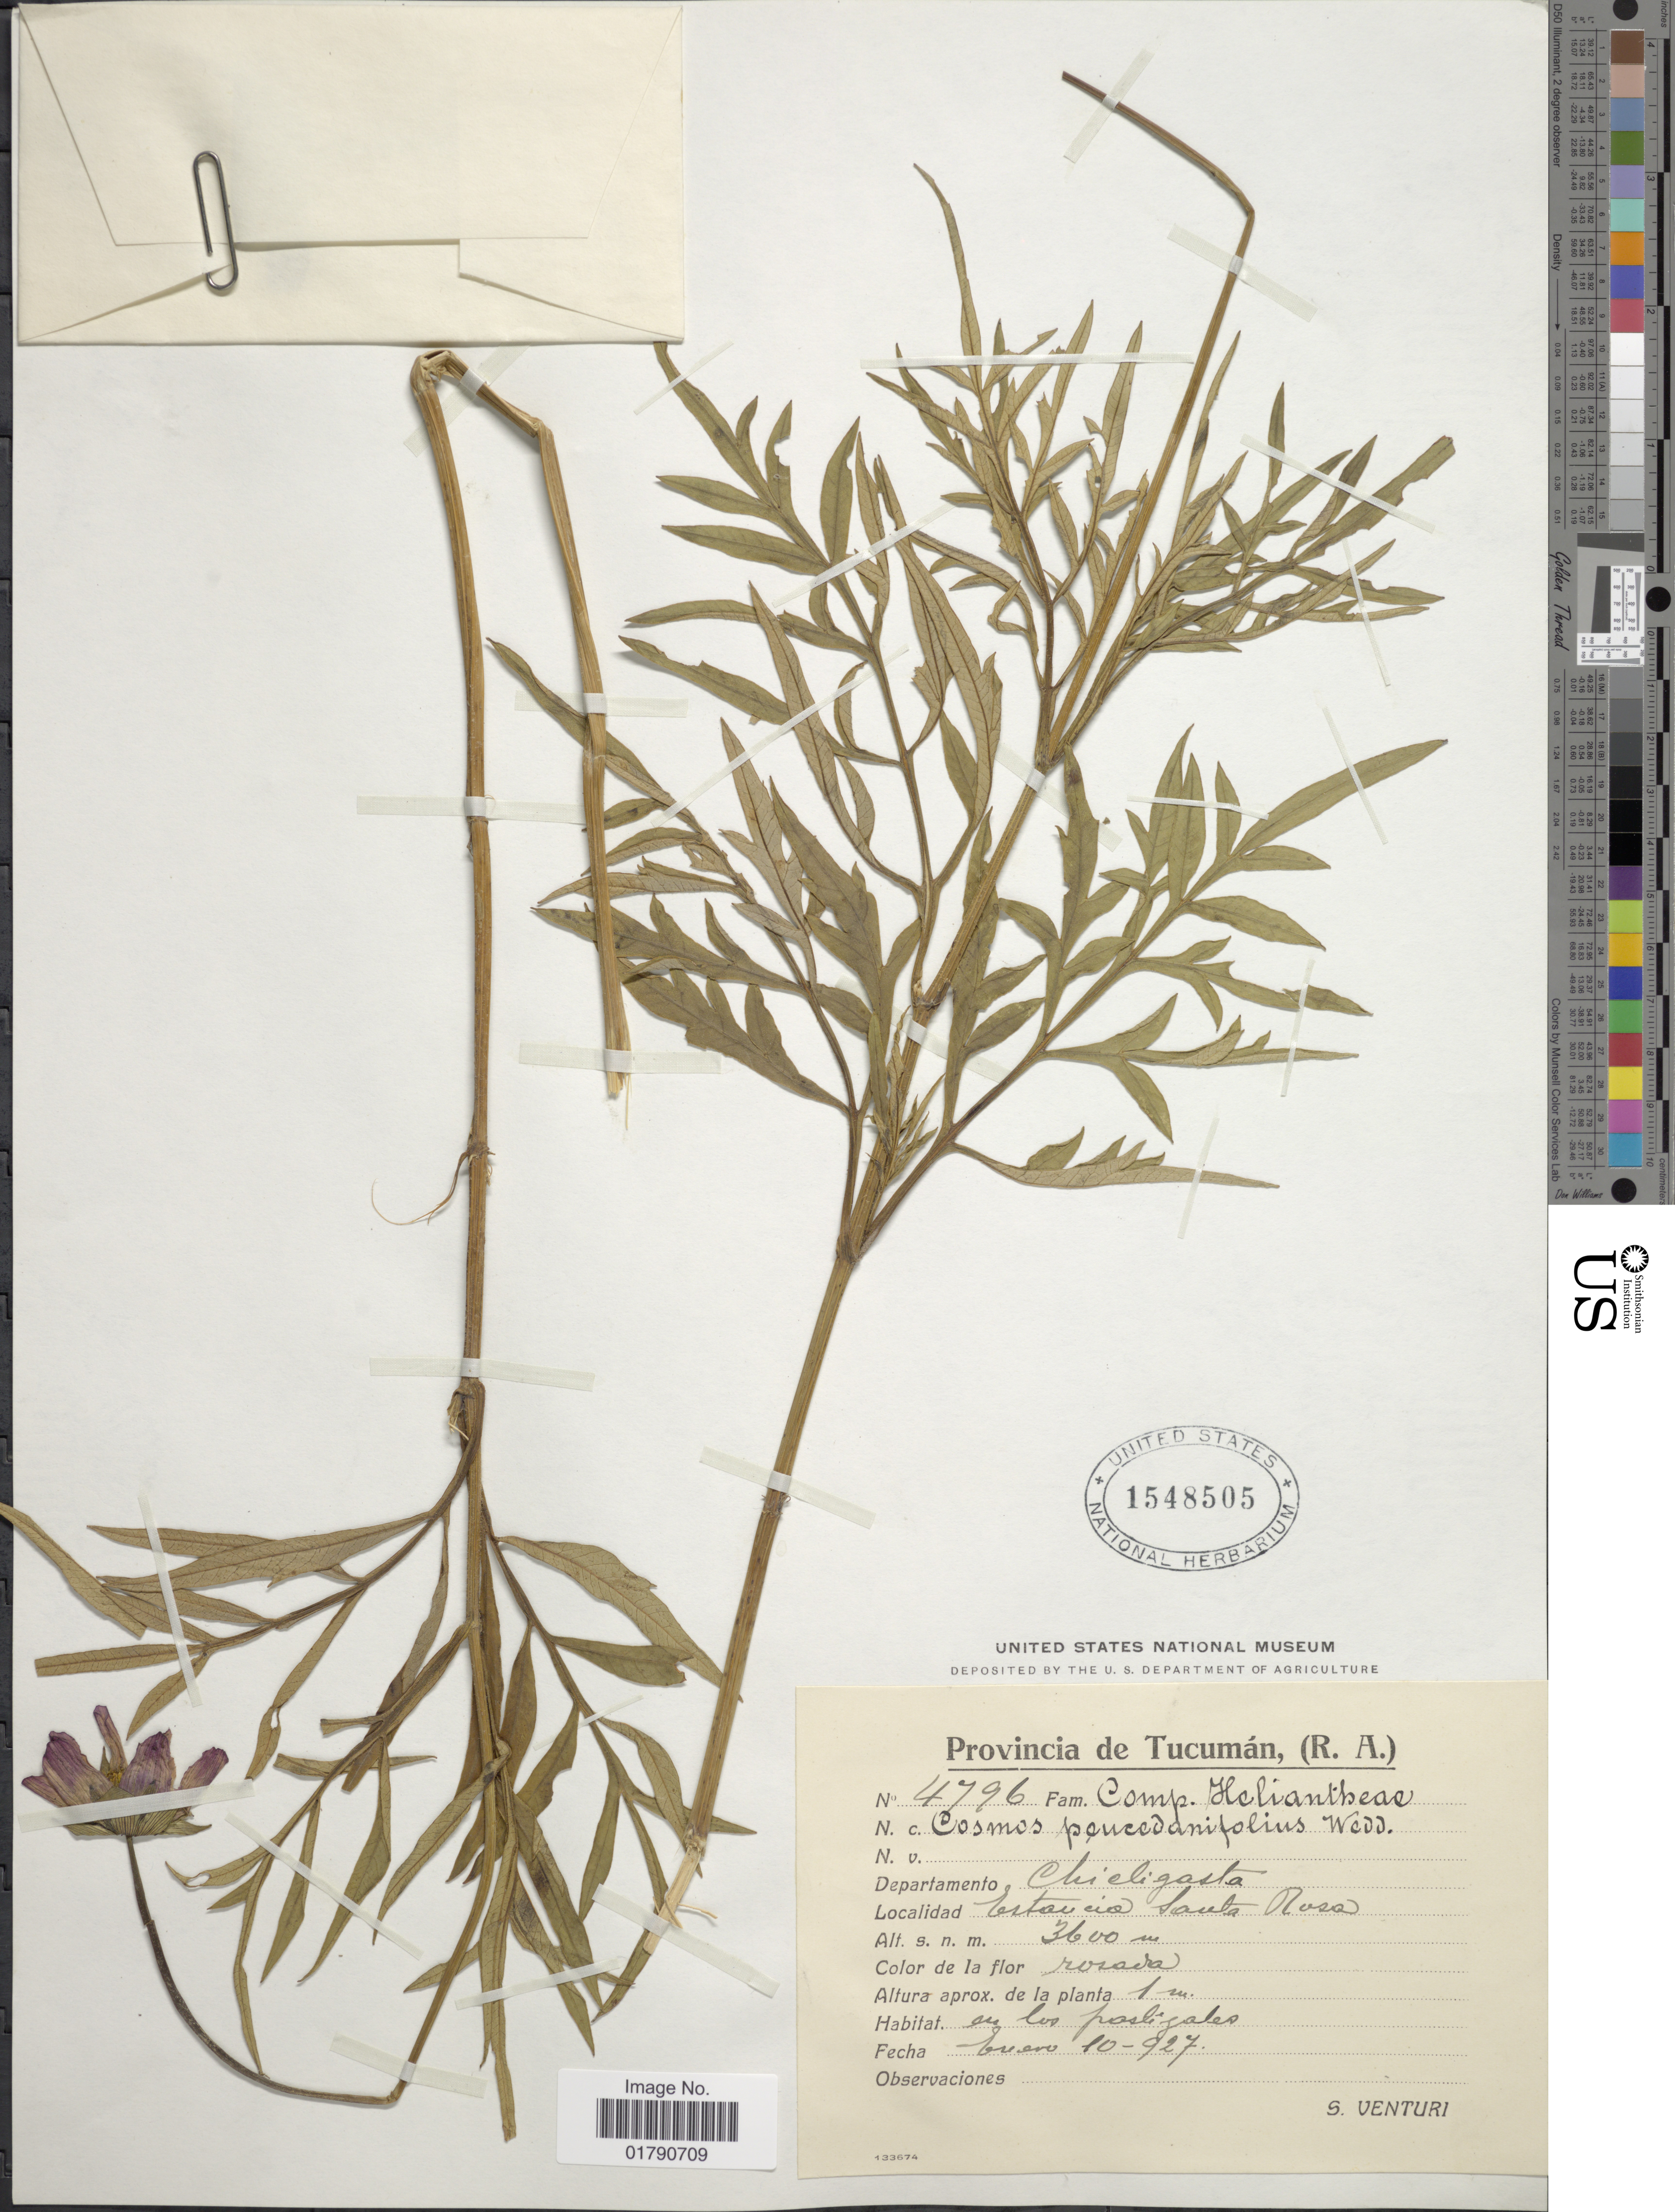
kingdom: Plantae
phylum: Tracheophyta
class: Magnoliopsida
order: Asterales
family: Asteraceae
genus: Cosmos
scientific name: Cosmos peucedanifolius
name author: Wedd.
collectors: S. Venturi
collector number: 4796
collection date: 1927-01-10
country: Argentina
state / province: Tucuman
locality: Departamento Chicligasta, Estancia Santa Rosa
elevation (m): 3600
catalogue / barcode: US 1548505